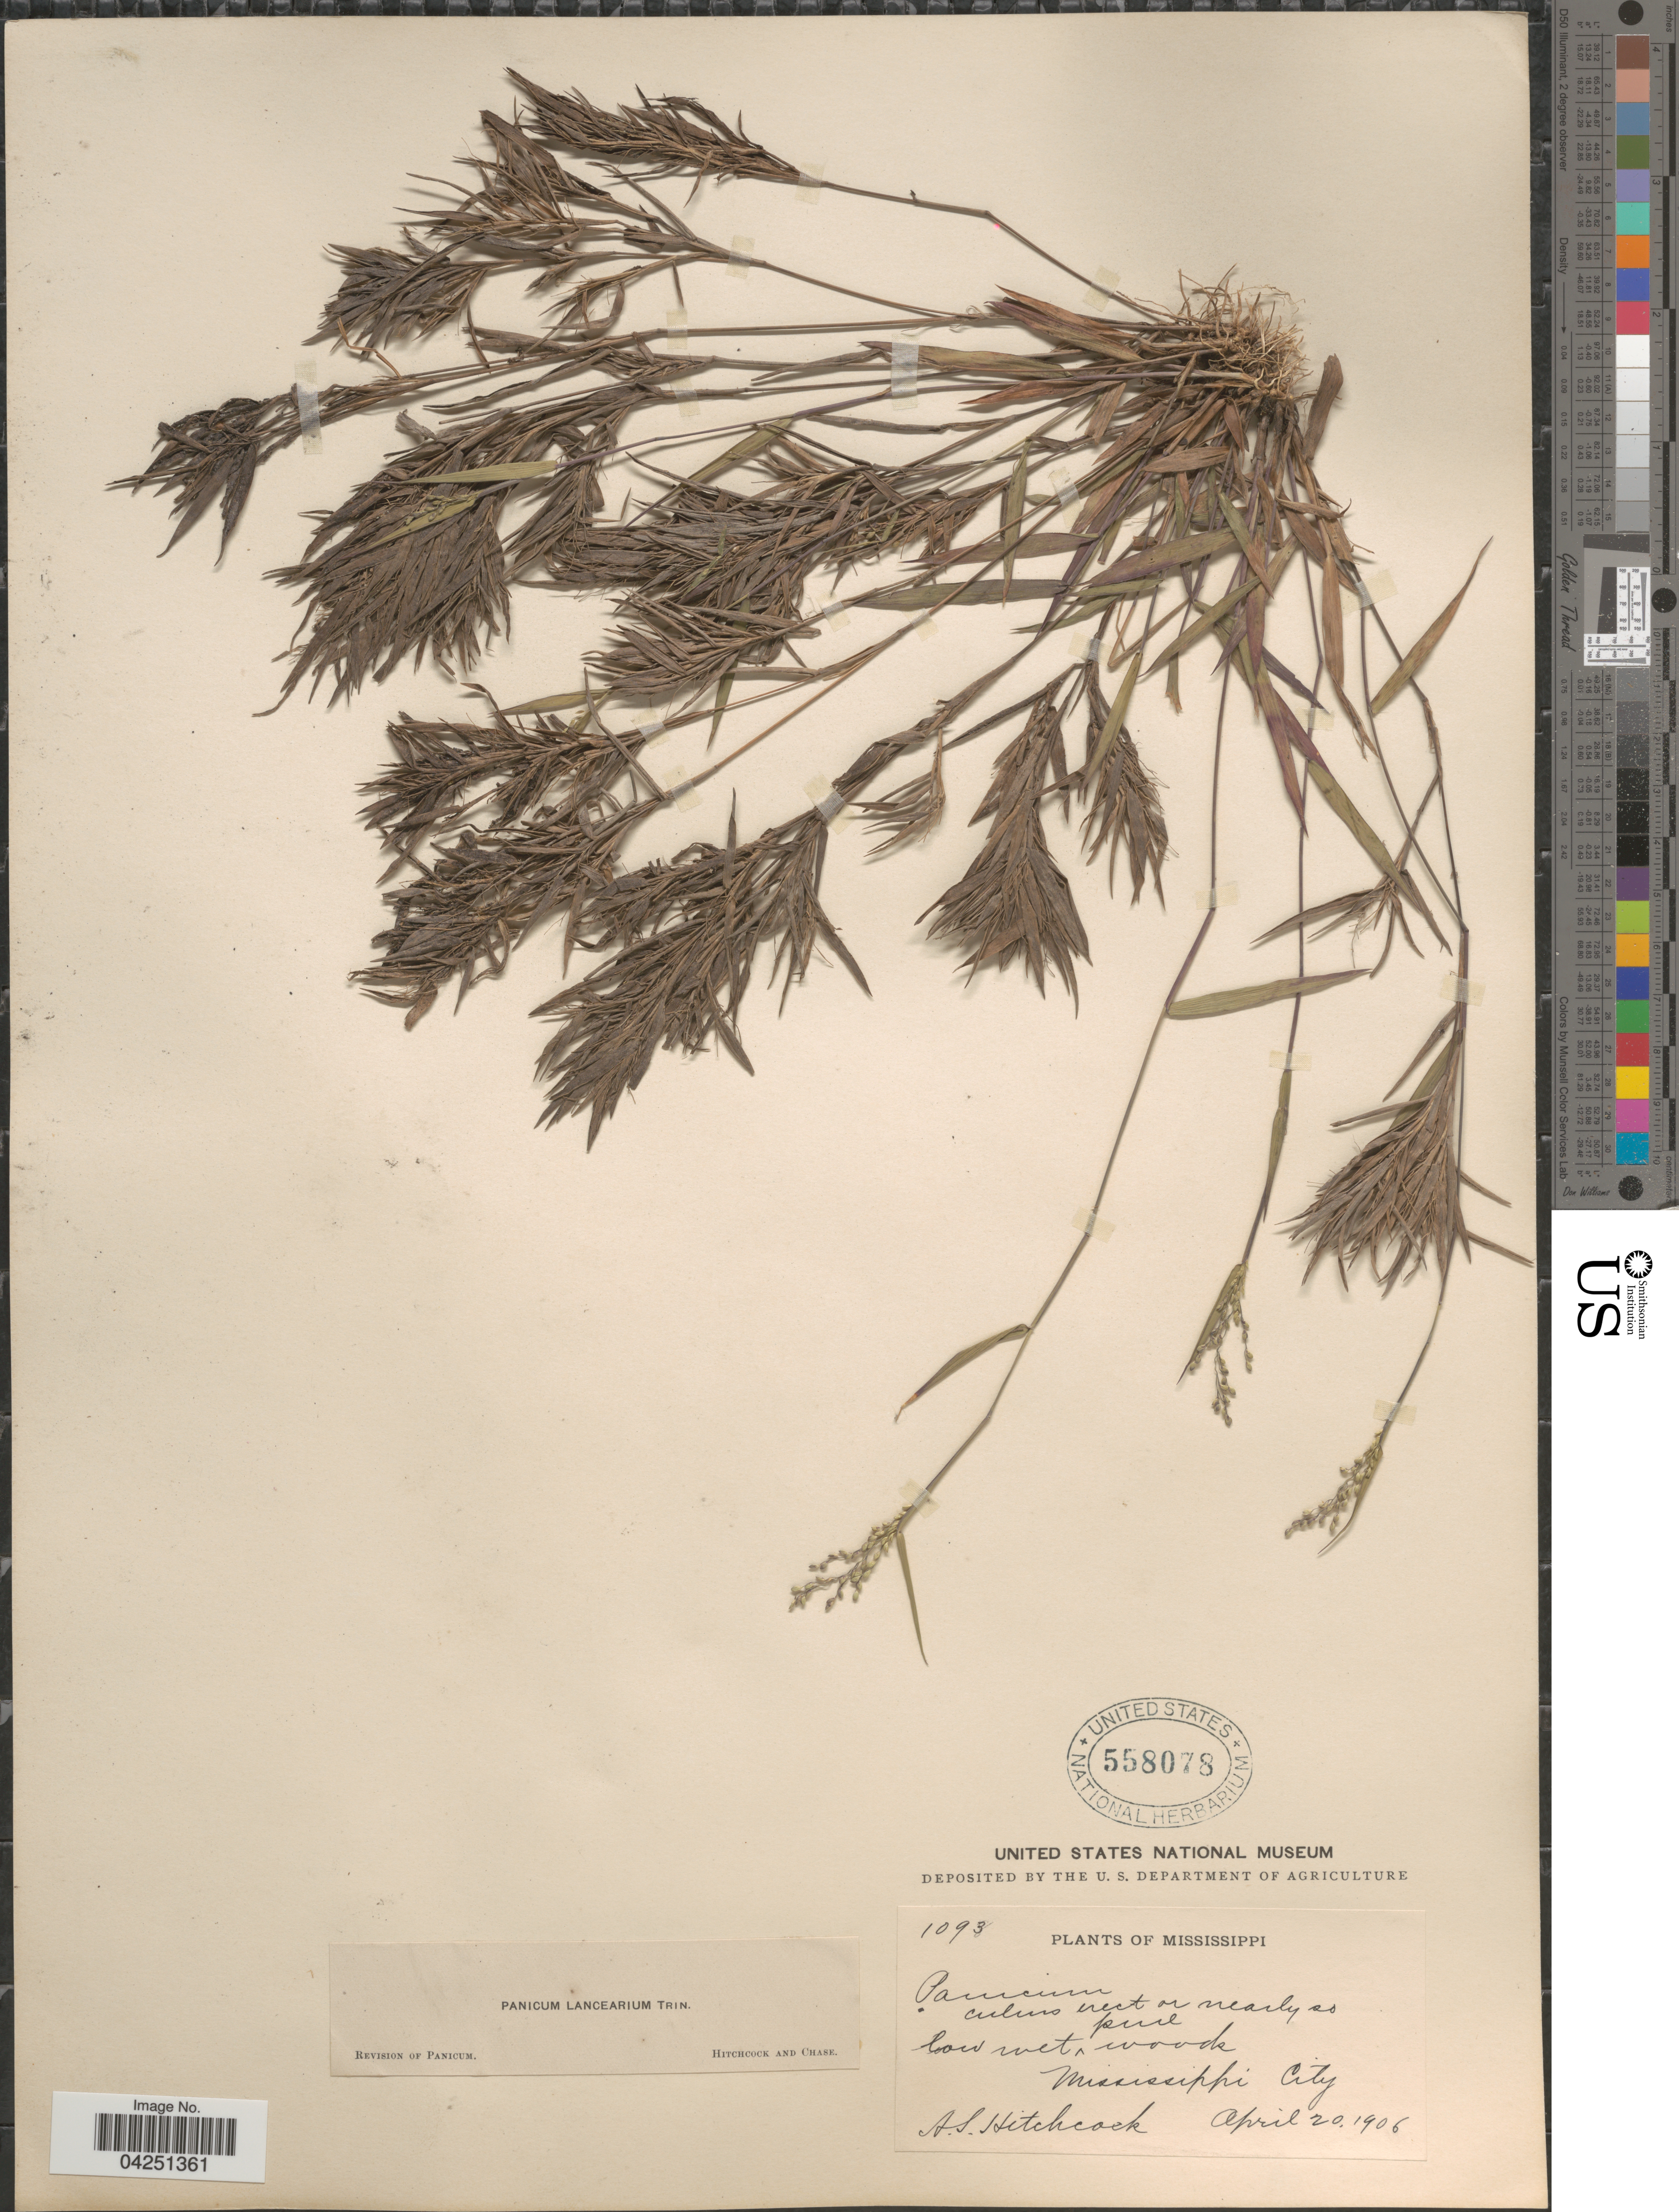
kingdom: Plantae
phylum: Tracheophyta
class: Liliopsida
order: Poales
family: Poaceae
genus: Dichanthelium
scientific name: Dichanthelium acuminatum var. acuminatum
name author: (Sw.) Gould & C.A. Clark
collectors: A. S. Hitchcock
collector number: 1093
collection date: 1906-04-20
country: United States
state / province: Mississippi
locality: Mississippi City.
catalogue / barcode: US 558078